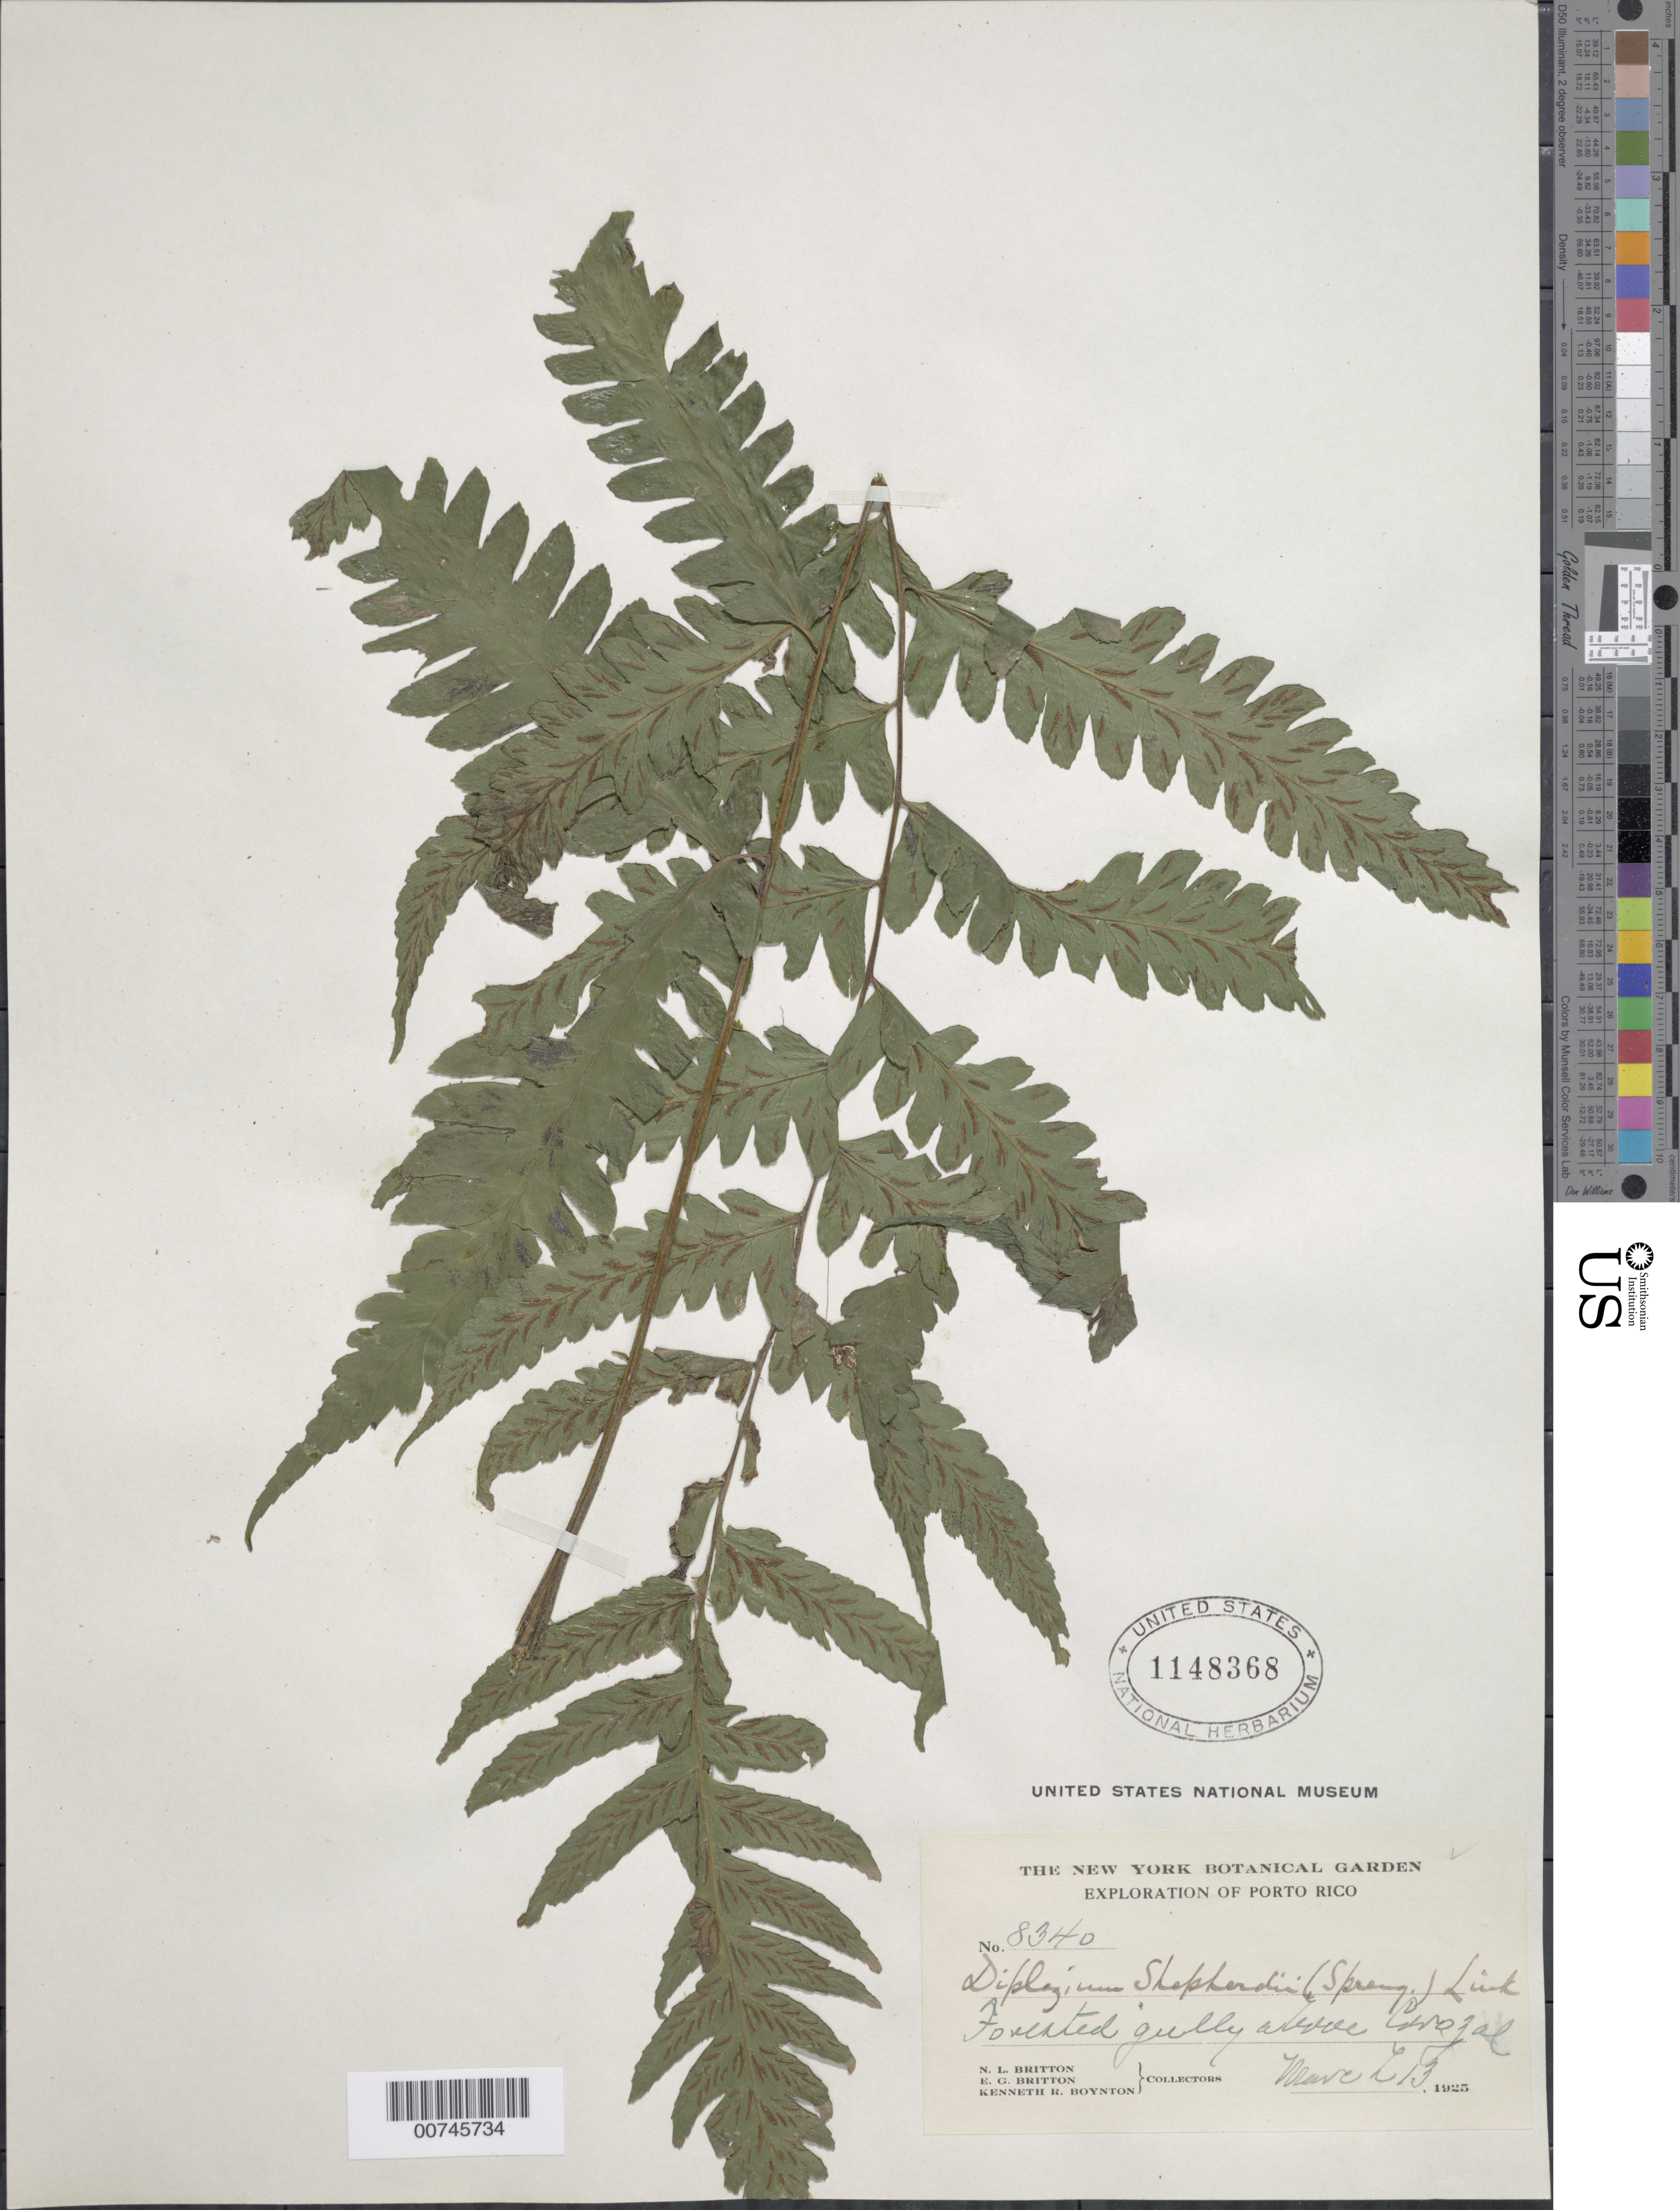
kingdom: Plantae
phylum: Tracheophyta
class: Polypodiopsida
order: Polypodiales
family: Athyriaceae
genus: Diplazium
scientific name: Diplazium cristatum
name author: (Desr.) Alston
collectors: N. Britton, E. G. Britton & E. Boyton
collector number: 8340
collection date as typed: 13 Mar 1925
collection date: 1925-03-13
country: Puerto Rico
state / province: Corozal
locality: Above Corozal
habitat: Forested gully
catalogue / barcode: US 1148368